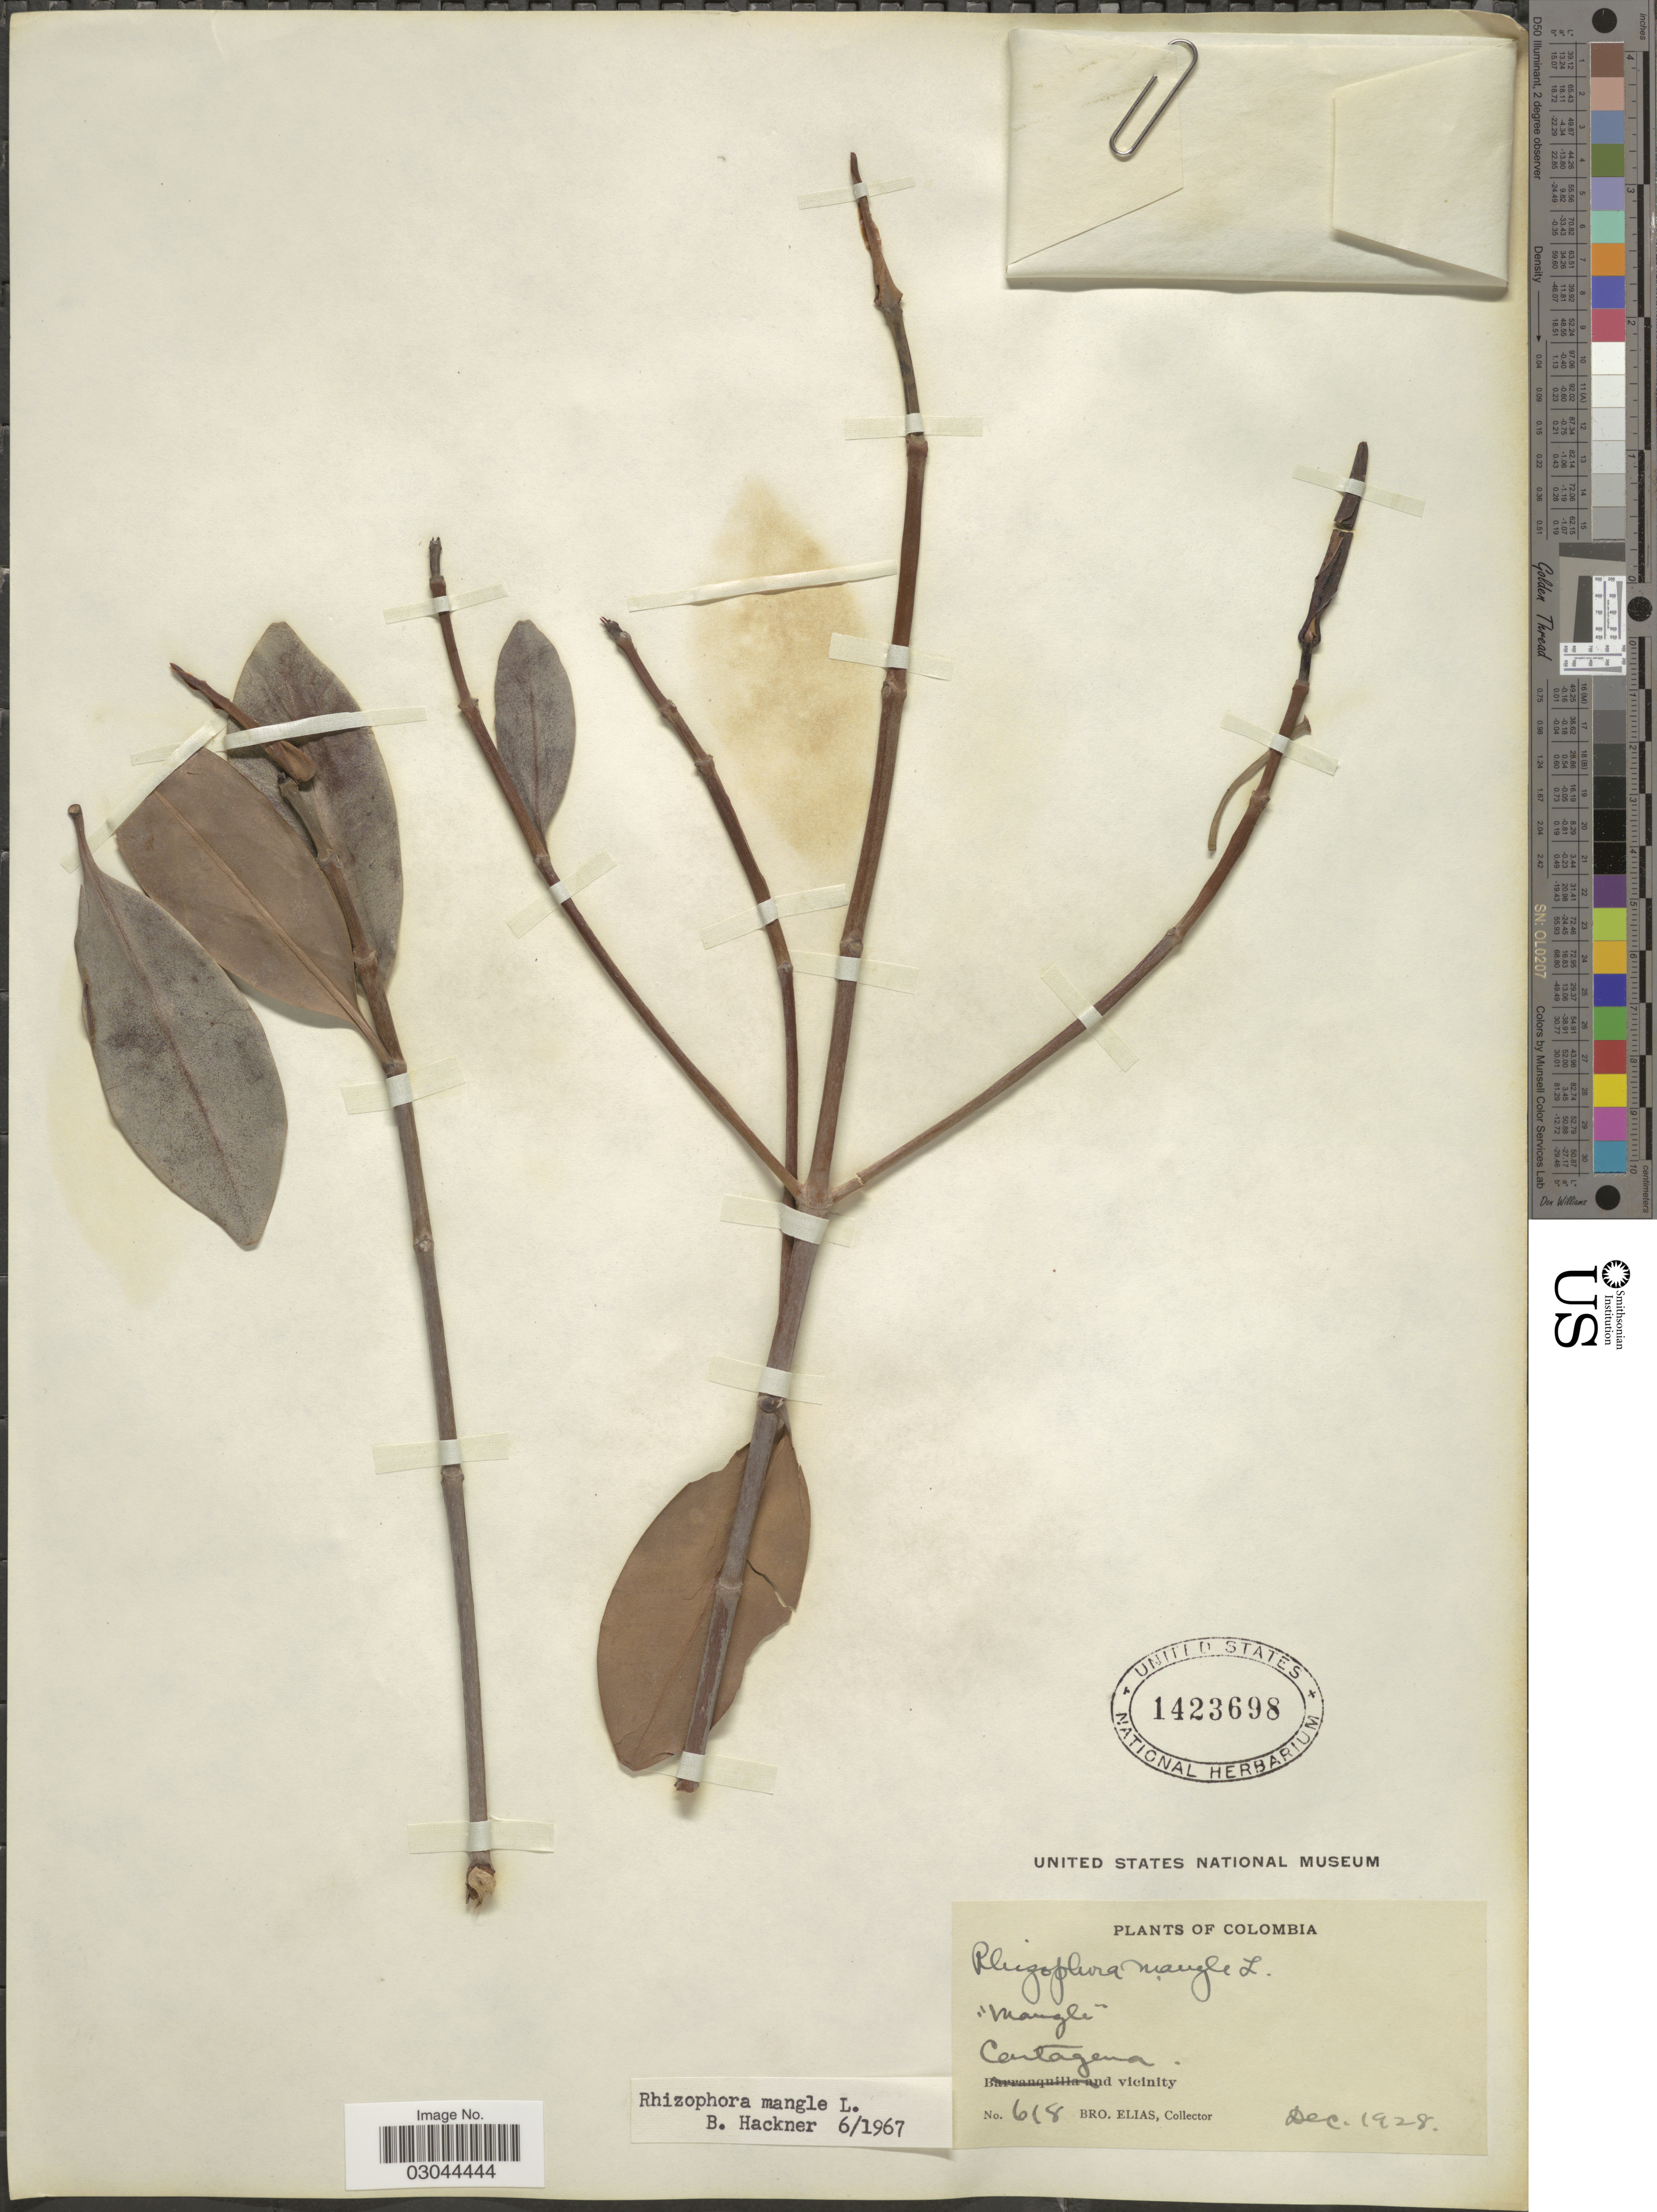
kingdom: Plantae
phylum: Tracheophyta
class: Magnoliopsida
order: Malpighiales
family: Rhizophoraceae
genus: Rhizophora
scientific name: Rhizophora mangle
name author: L.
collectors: Bro. Elias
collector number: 618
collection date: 1928-12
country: Colombia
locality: Cartagena vicinity.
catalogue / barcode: US 1423698